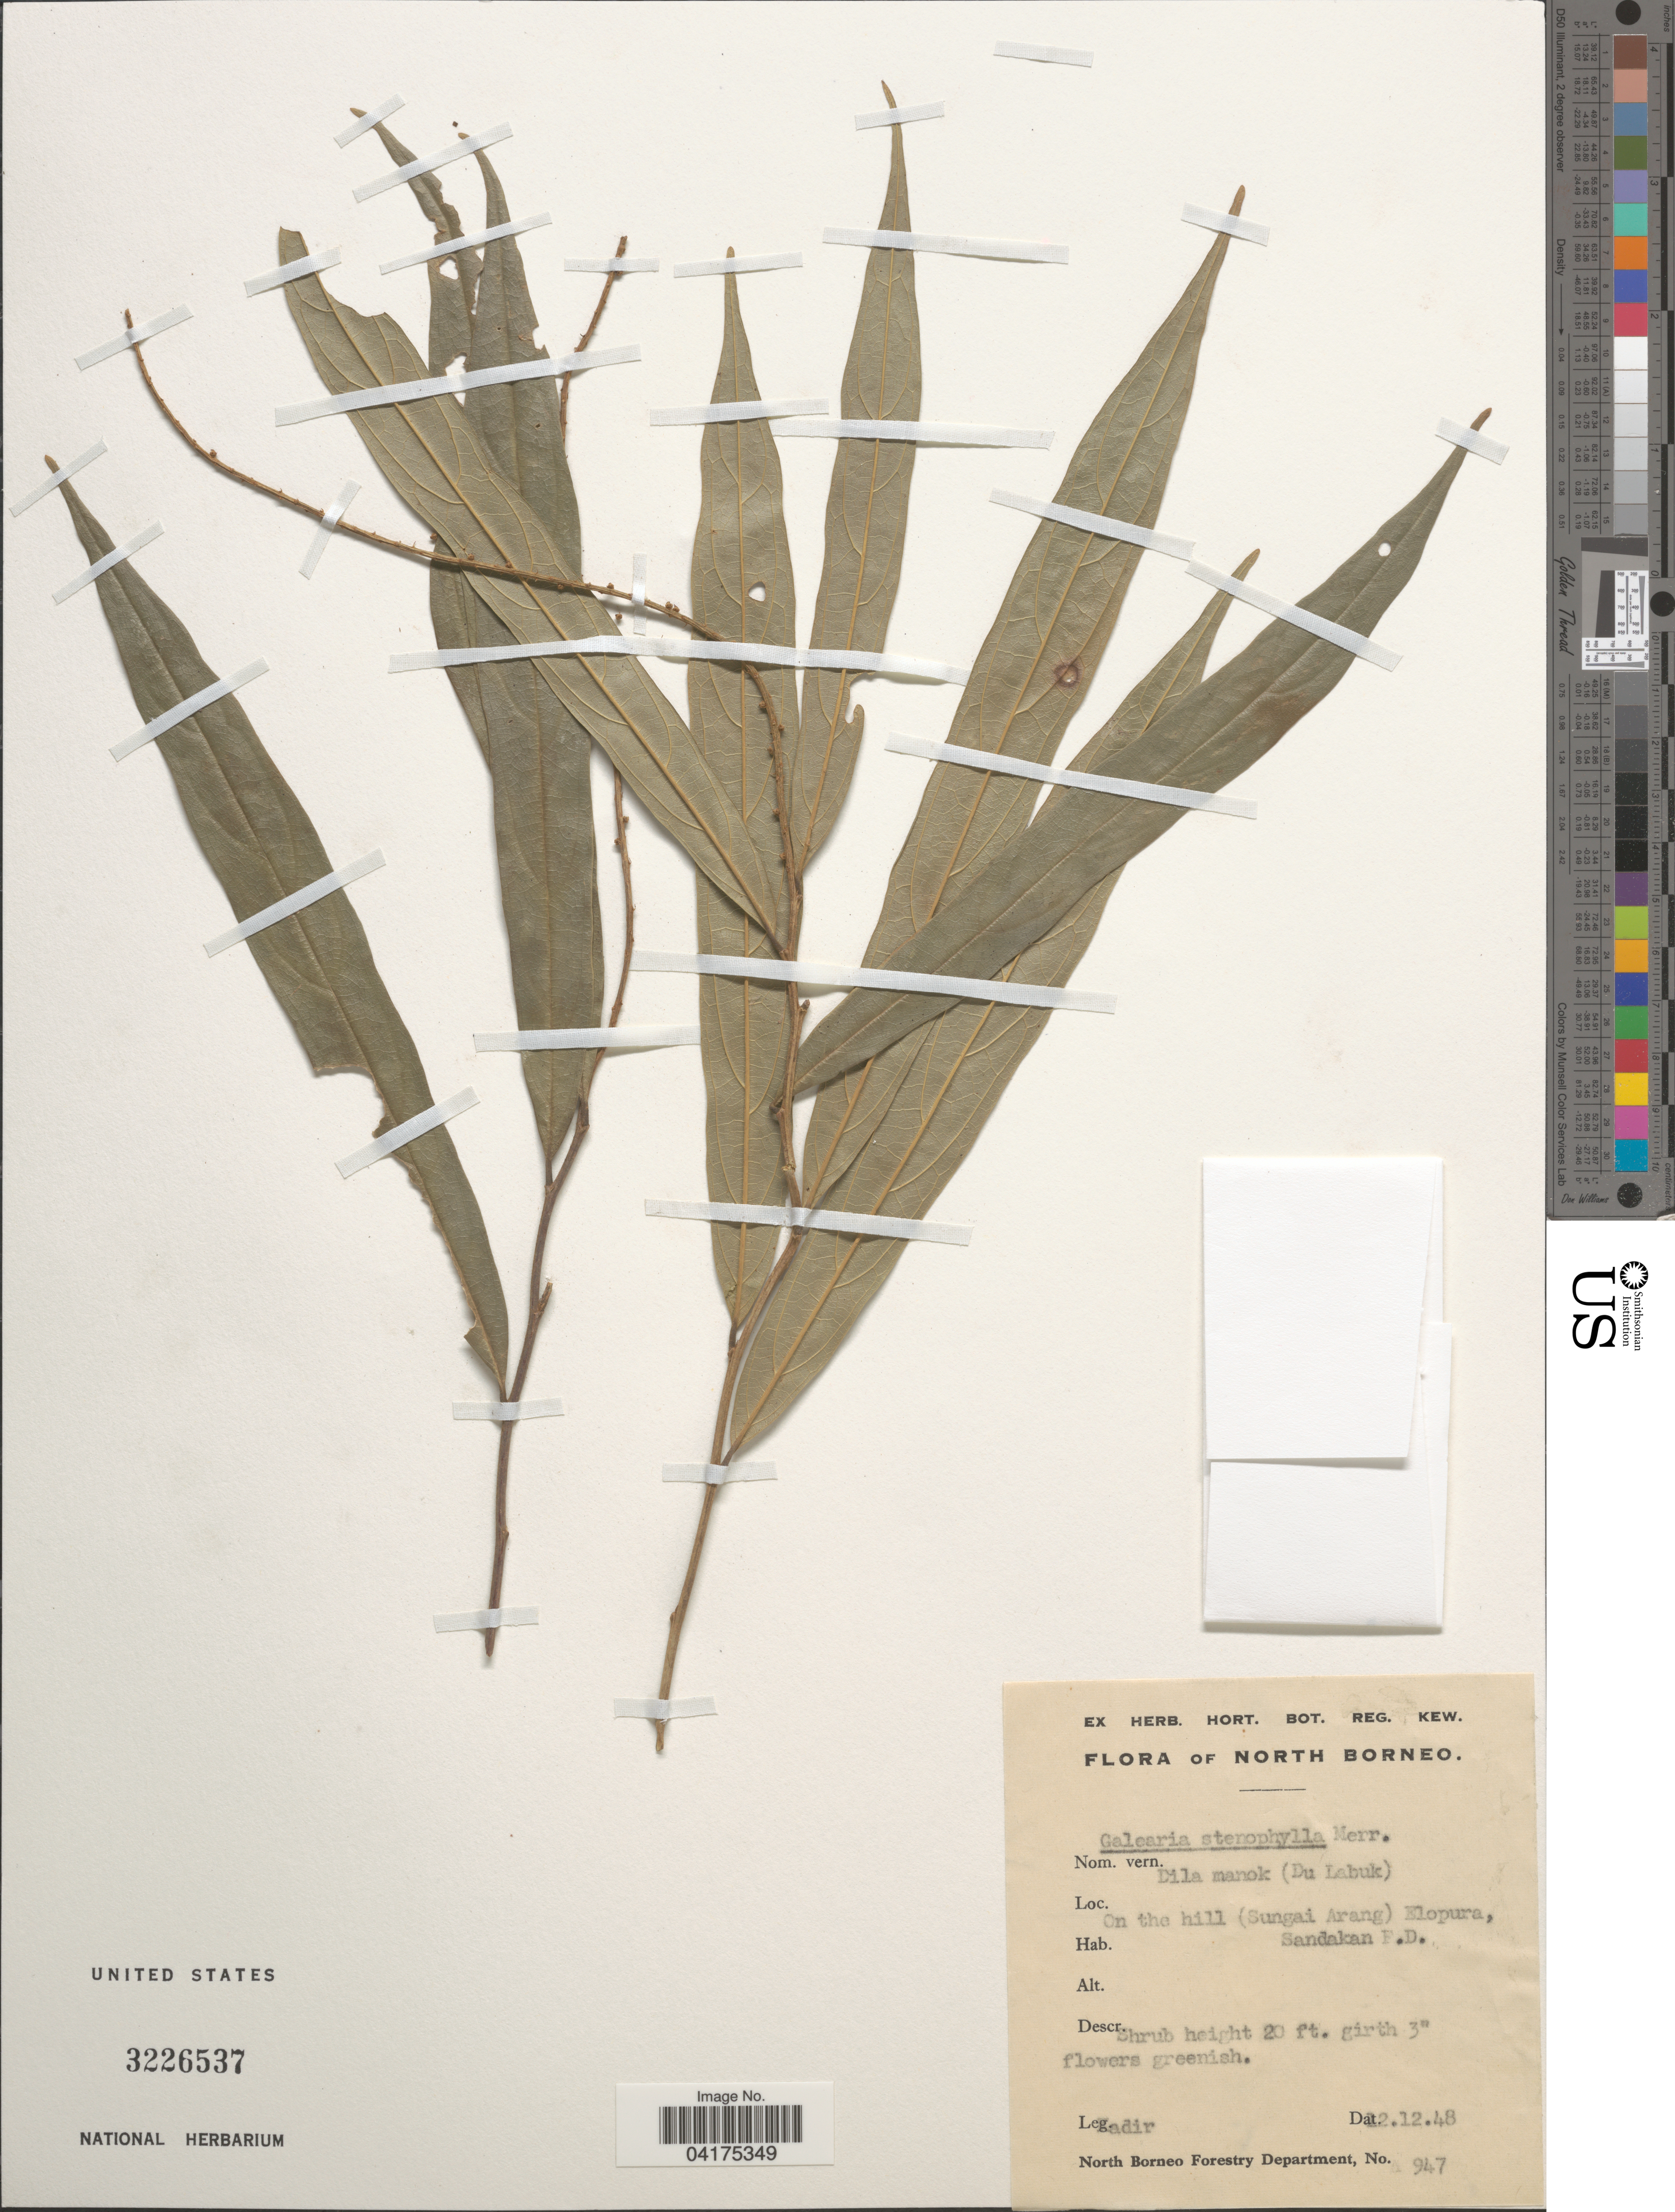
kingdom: Plantae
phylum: Tracheophyta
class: Magnoliopsida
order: Malpighiales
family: Pandaceae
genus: Galearia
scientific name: Galearia stenophylla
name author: Merr.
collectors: -. Kadir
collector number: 947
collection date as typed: Transcribed d/m/y: 12/12/48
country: Malaysia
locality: North Borneo. On the hill (Sungai Arang) Klopura, Sandakan F.D.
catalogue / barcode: US 3226537